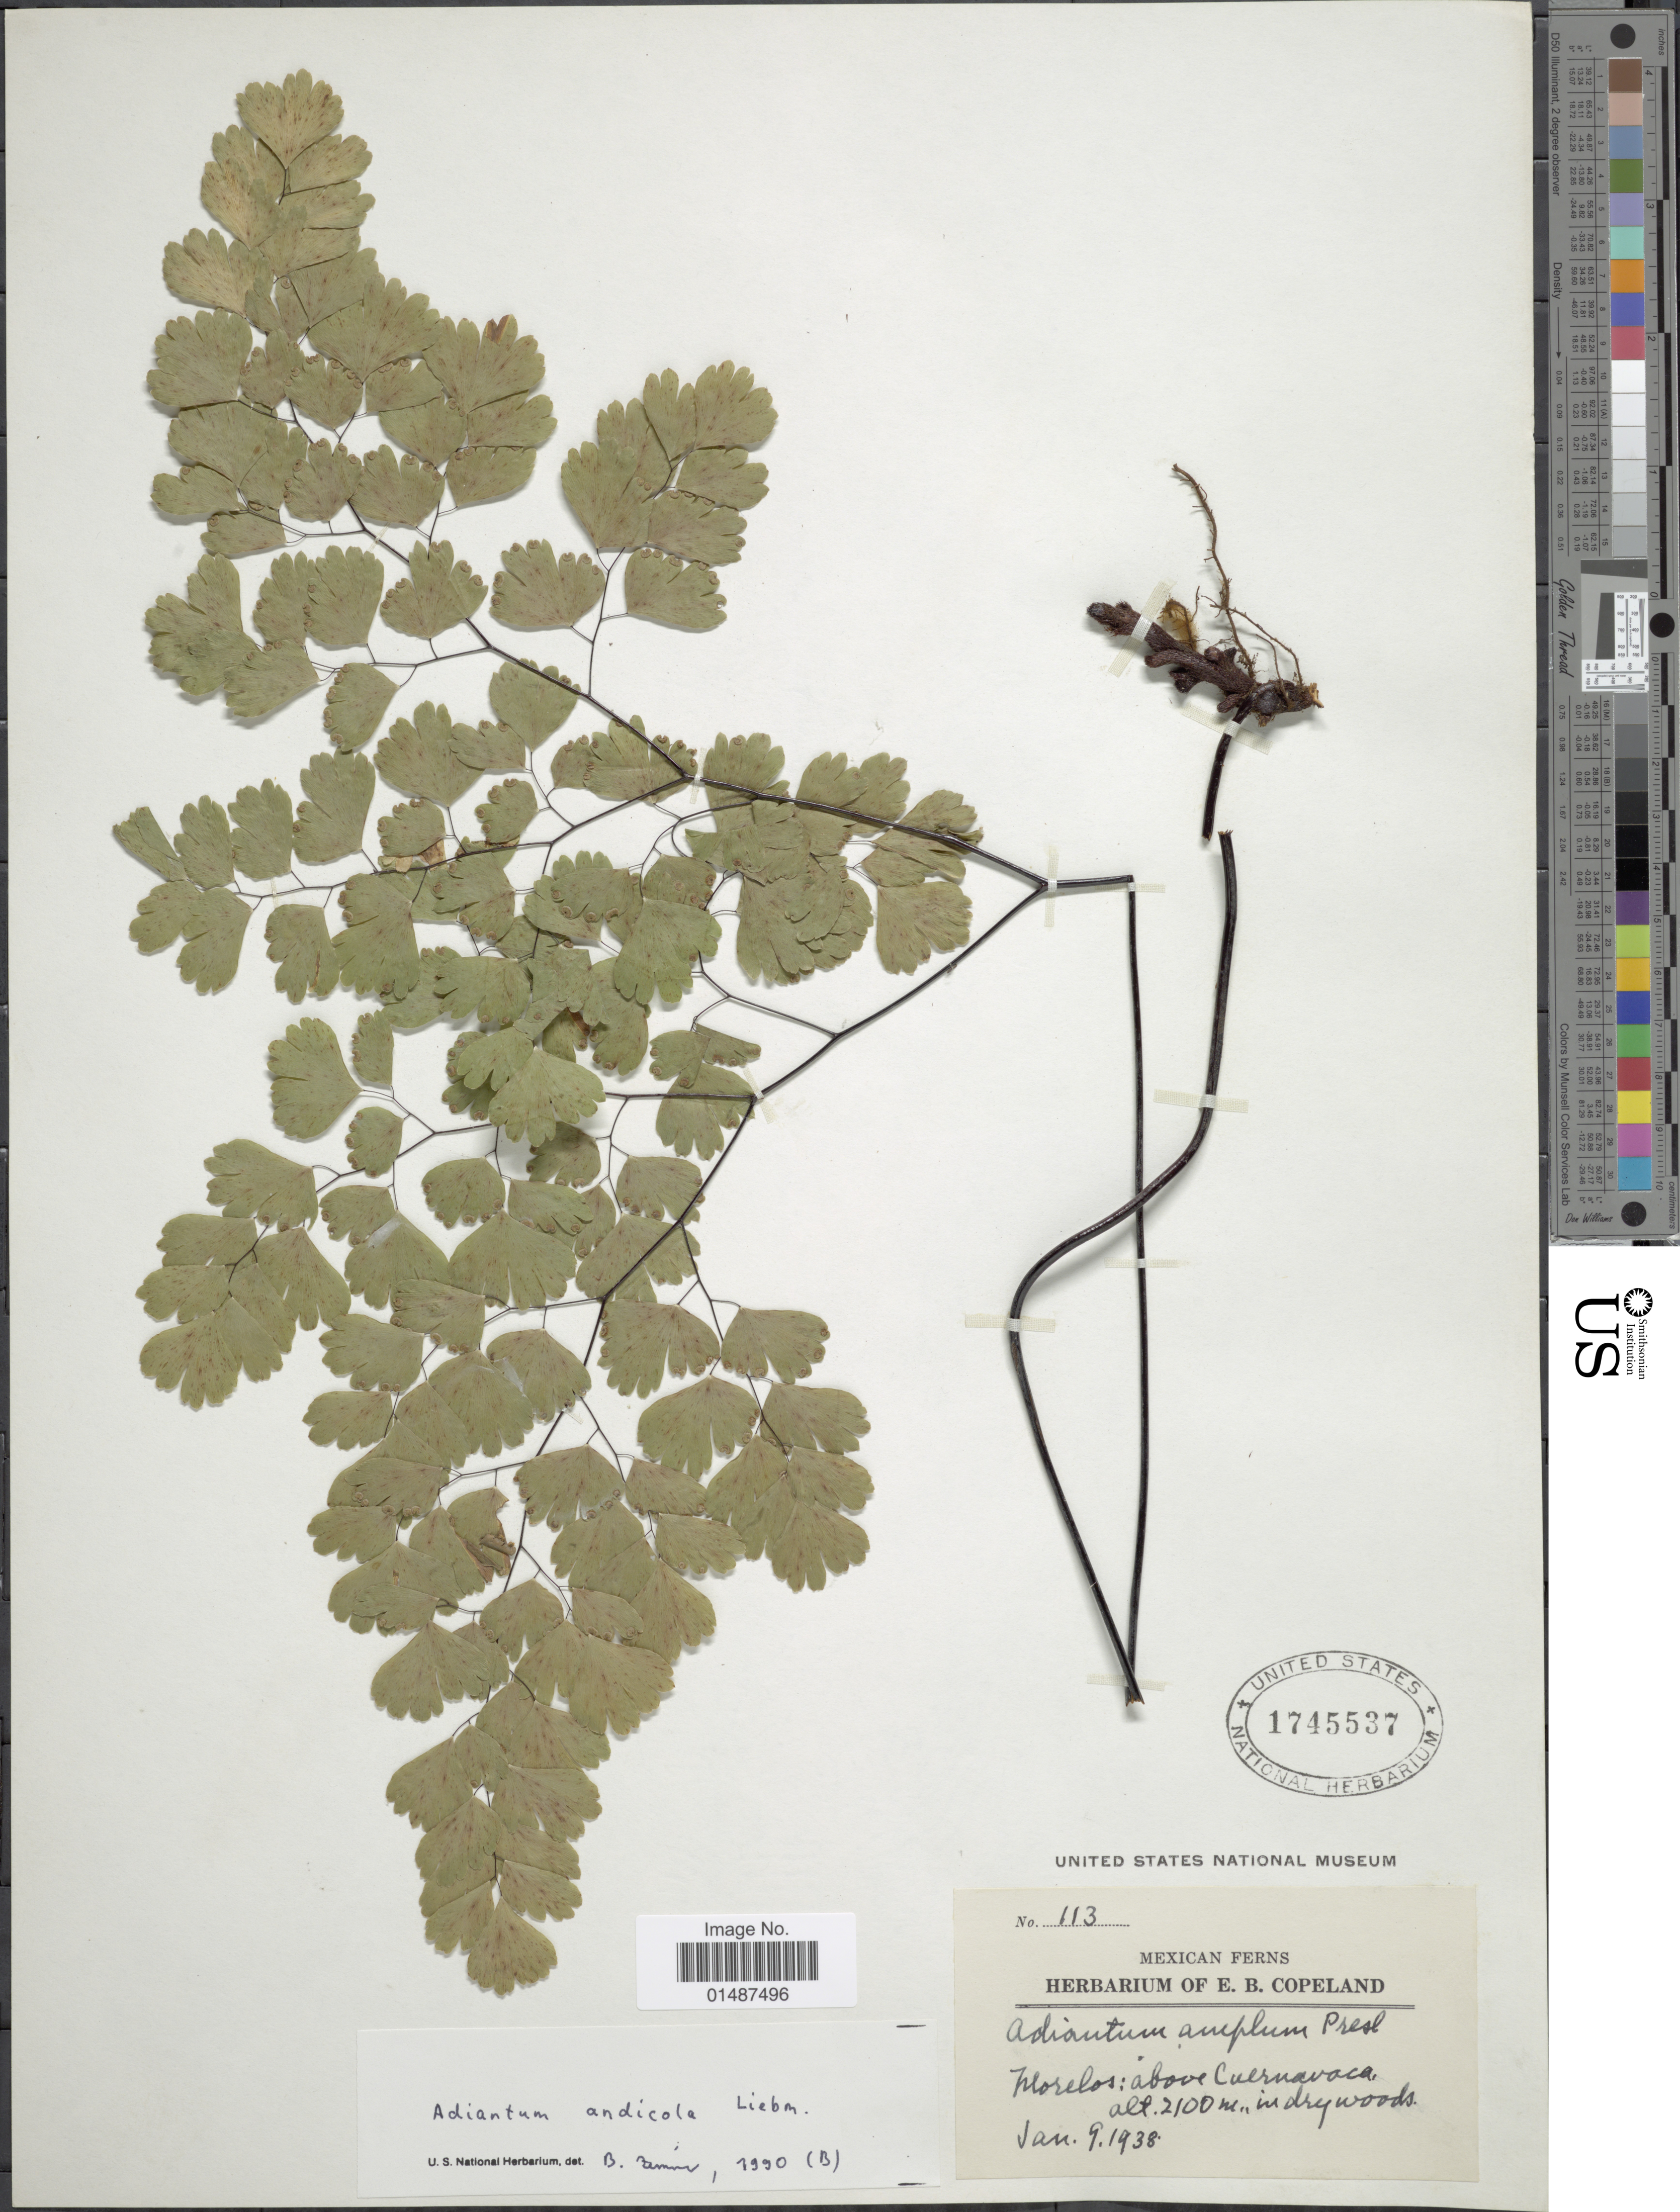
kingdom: Plantae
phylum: Tracheophyta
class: Polypodiopsida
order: Polypodiales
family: Pteridaceae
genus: Adiantum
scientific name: Adiantum andicola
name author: Liebm.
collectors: E. B. Copeland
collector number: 113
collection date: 1938-01-09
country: Mexico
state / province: Morelos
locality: Above Cuernavaca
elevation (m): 2100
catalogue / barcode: US 1745537